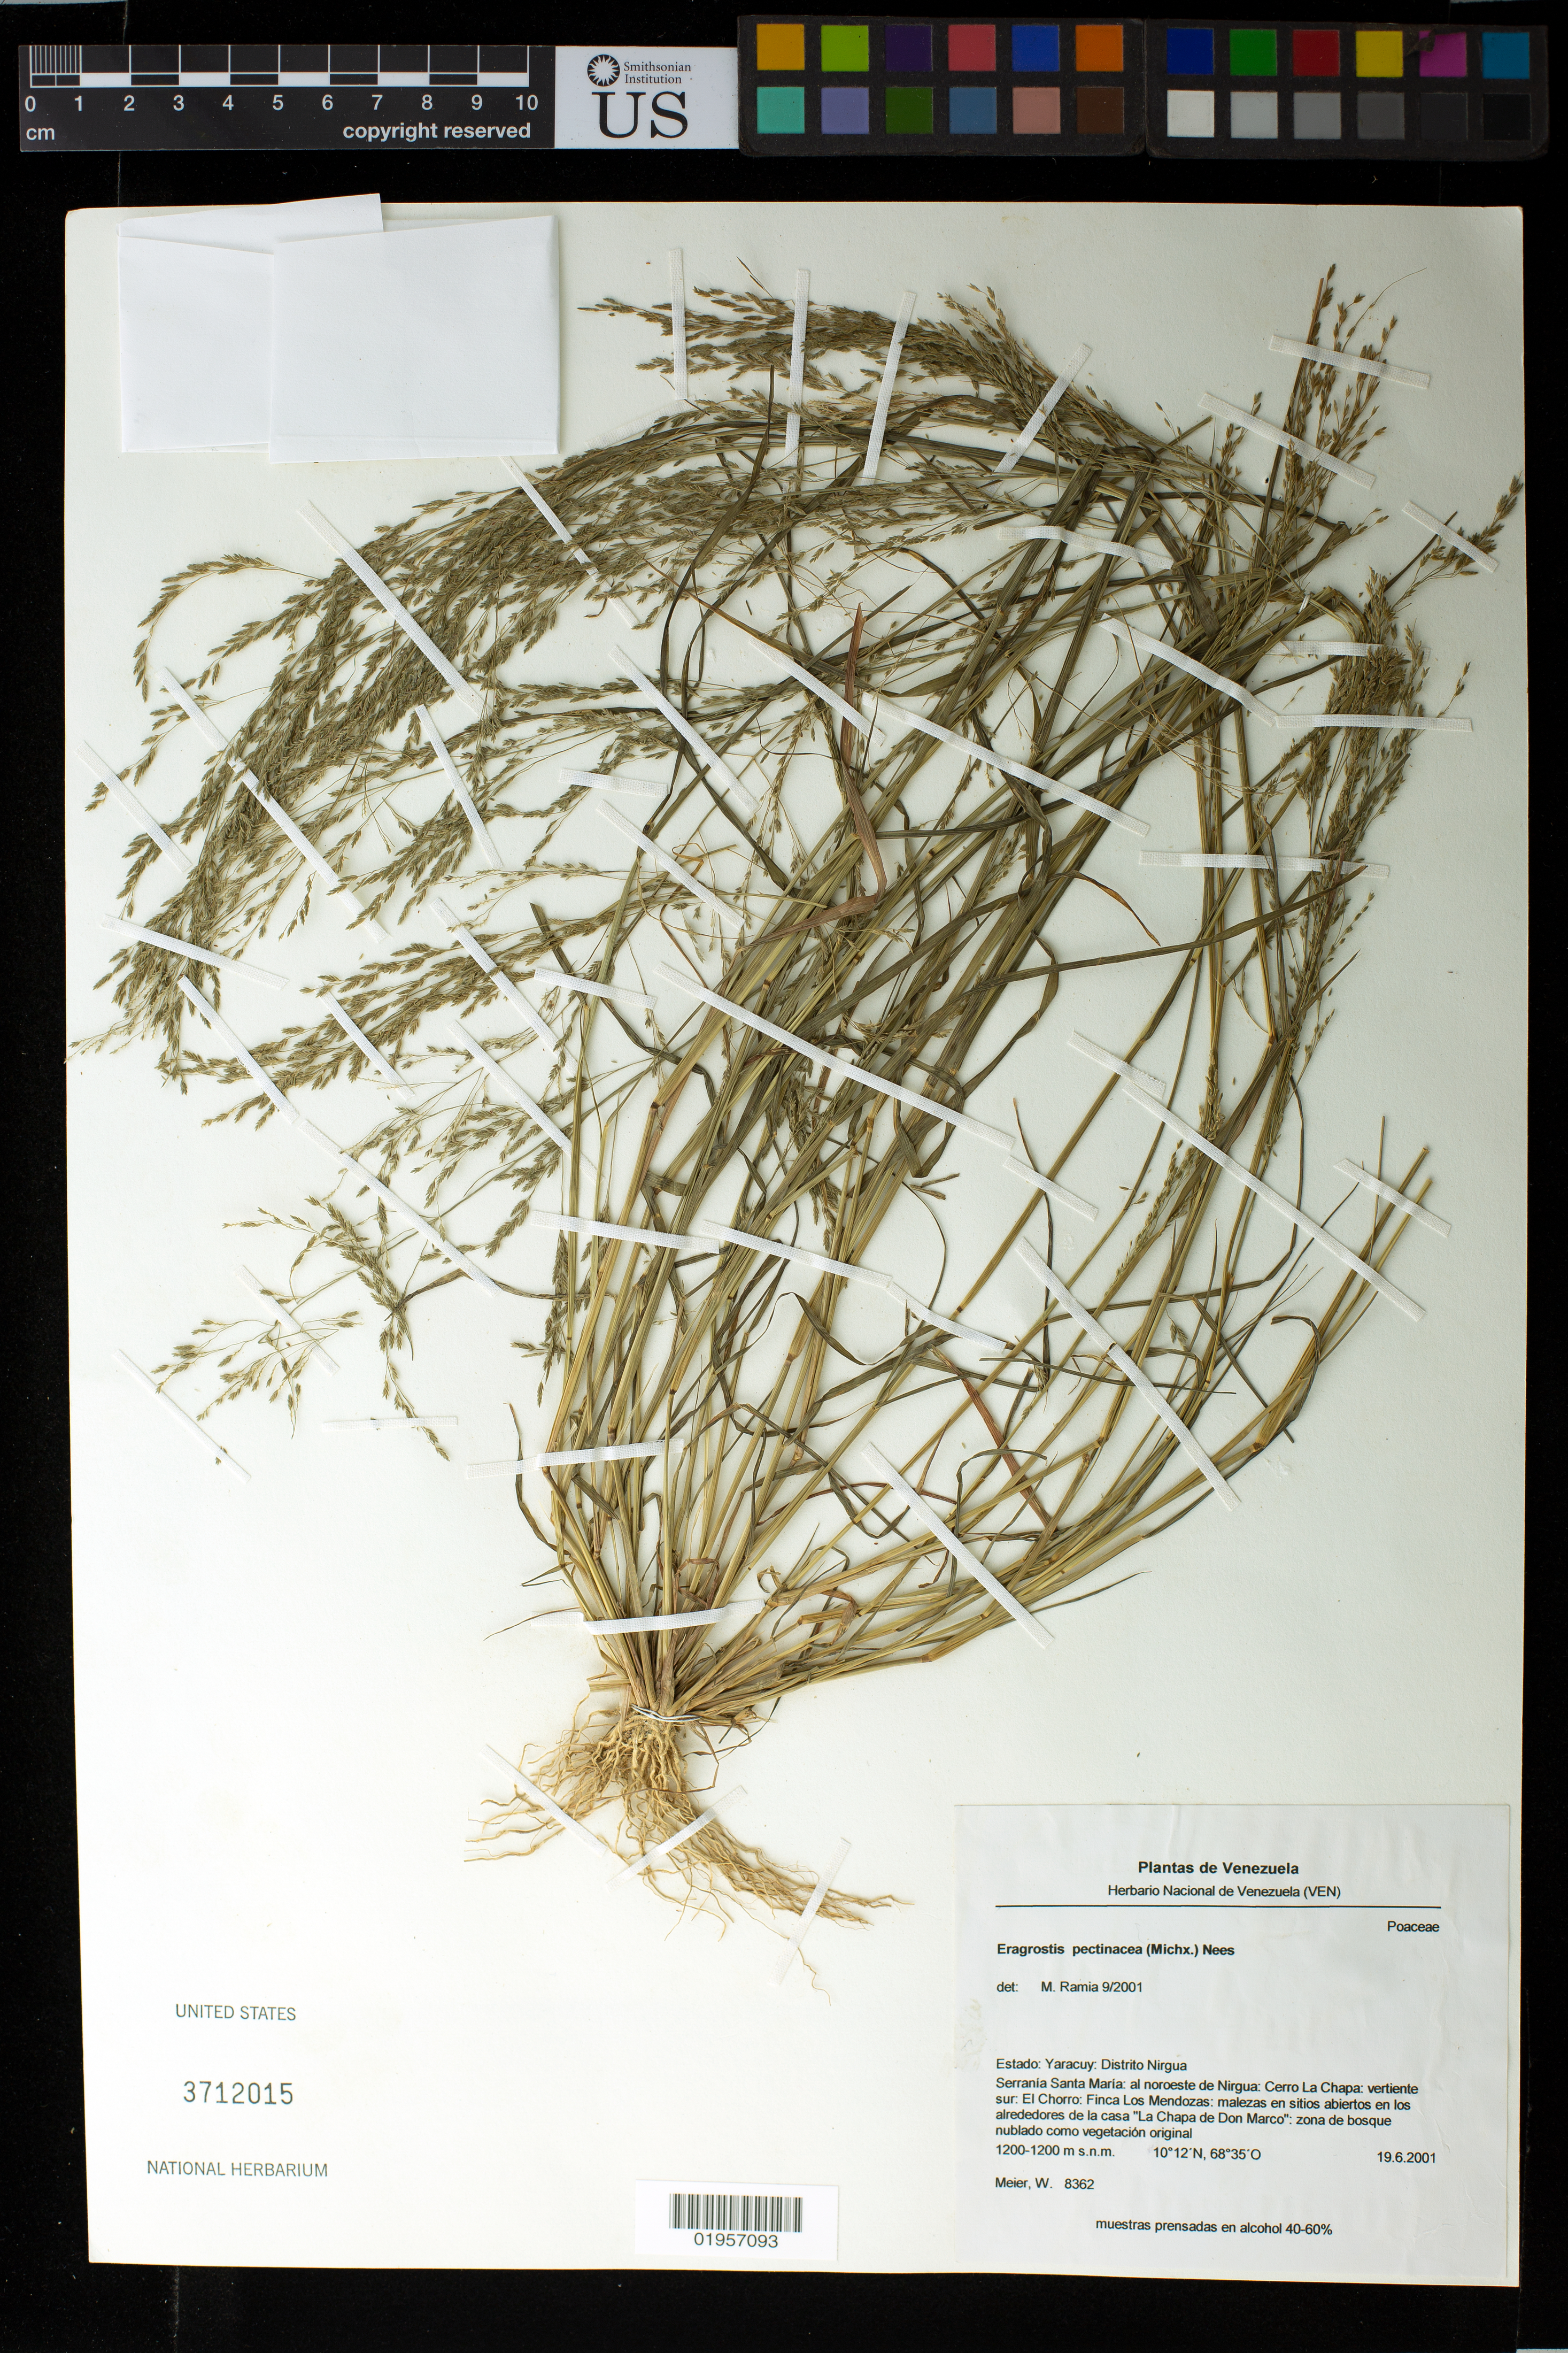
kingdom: Plantae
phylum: Tracheophyta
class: Liliopsida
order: Poales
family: Poaceae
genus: Eragrostis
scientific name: Eragrostis pectinacea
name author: (Michx.) Nees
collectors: W. Meier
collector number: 8362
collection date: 2001-06-19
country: Venezuela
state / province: Yaracuy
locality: Estado: Yaracuy: Distrito Nirgua. Serrania Santa Maria: al nortoeste de Nirgua: Cerro La Chapa: vertiente sur: El Chorro: Finca Los Mendozas: malezas en sitios abiertos en los alrededores de la casa "La Chapa de Don Marco".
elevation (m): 1200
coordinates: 10 12 N, 68 35 O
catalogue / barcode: US 3712015